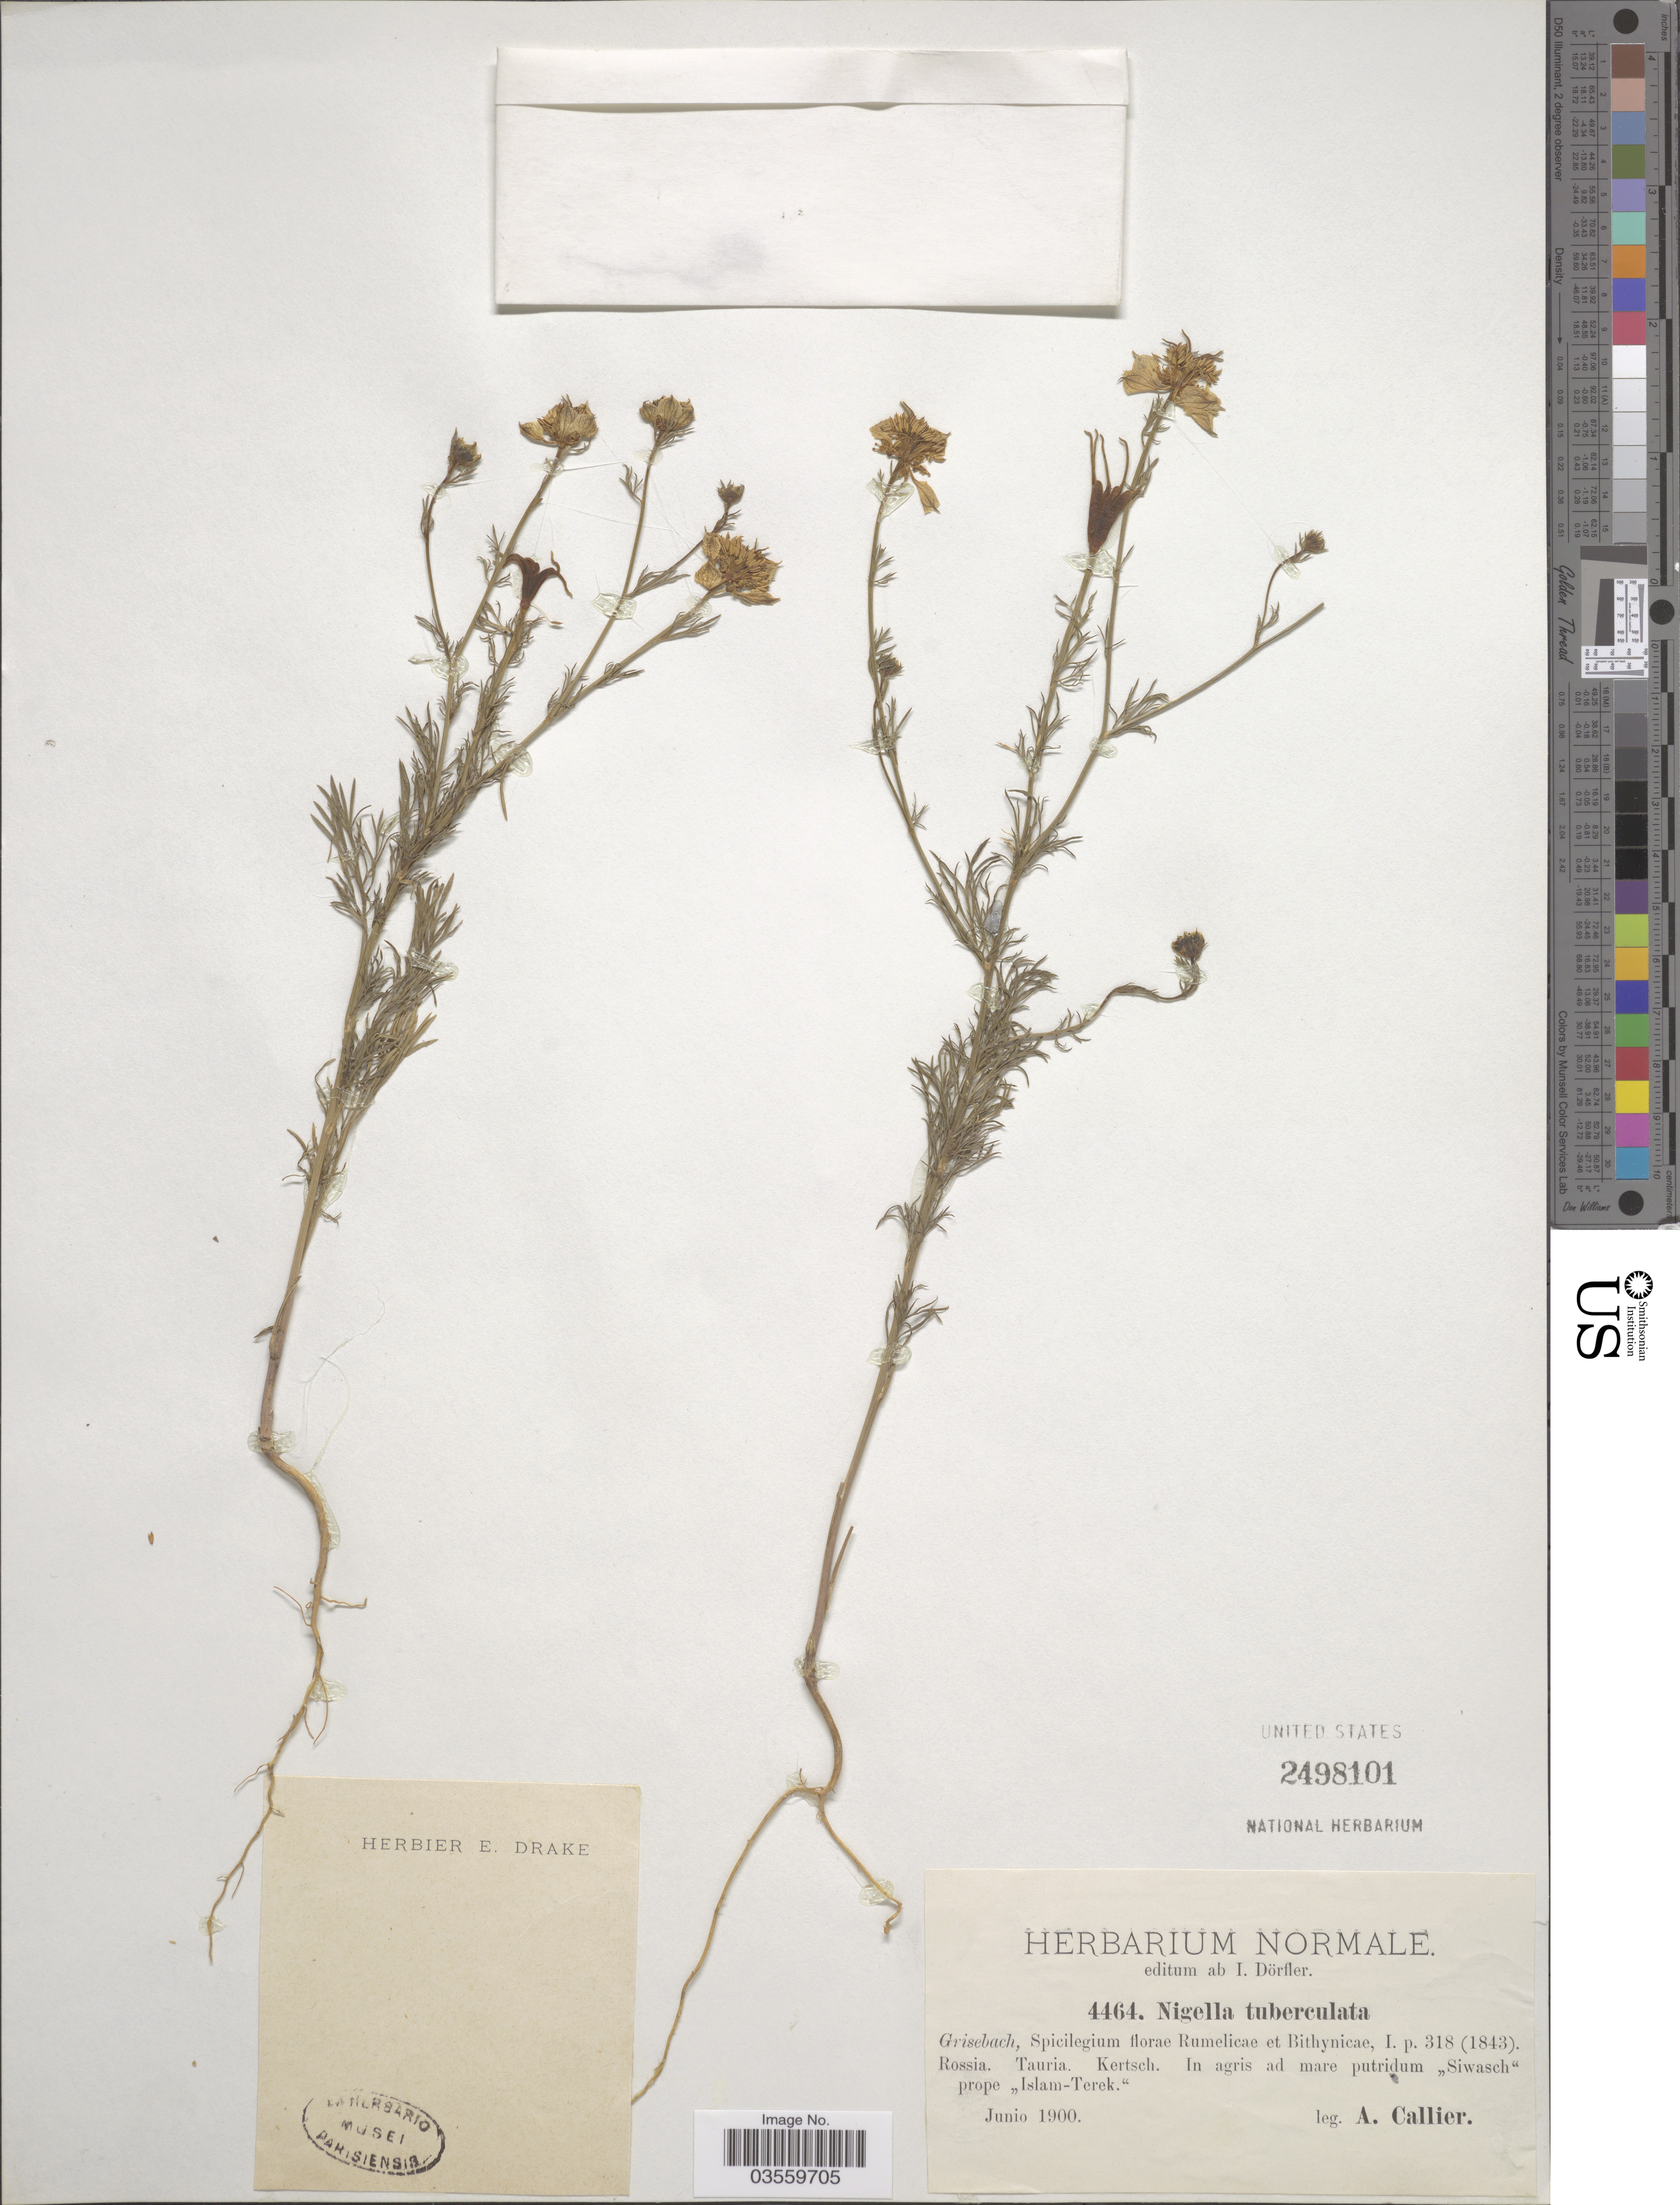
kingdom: Plantae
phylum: Tracheophyta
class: Magnoliopsida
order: Ranunculales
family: Ranunculaceae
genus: Nigella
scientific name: Nigella tuberculata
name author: Griseb.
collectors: A. Callier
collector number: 4464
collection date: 1900-06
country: Ukraine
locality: Rossia. Tauria. Kertsch. In agris ad mare putridum "Siwasch" prope "Islam-Terek".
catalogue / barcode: US 2498101